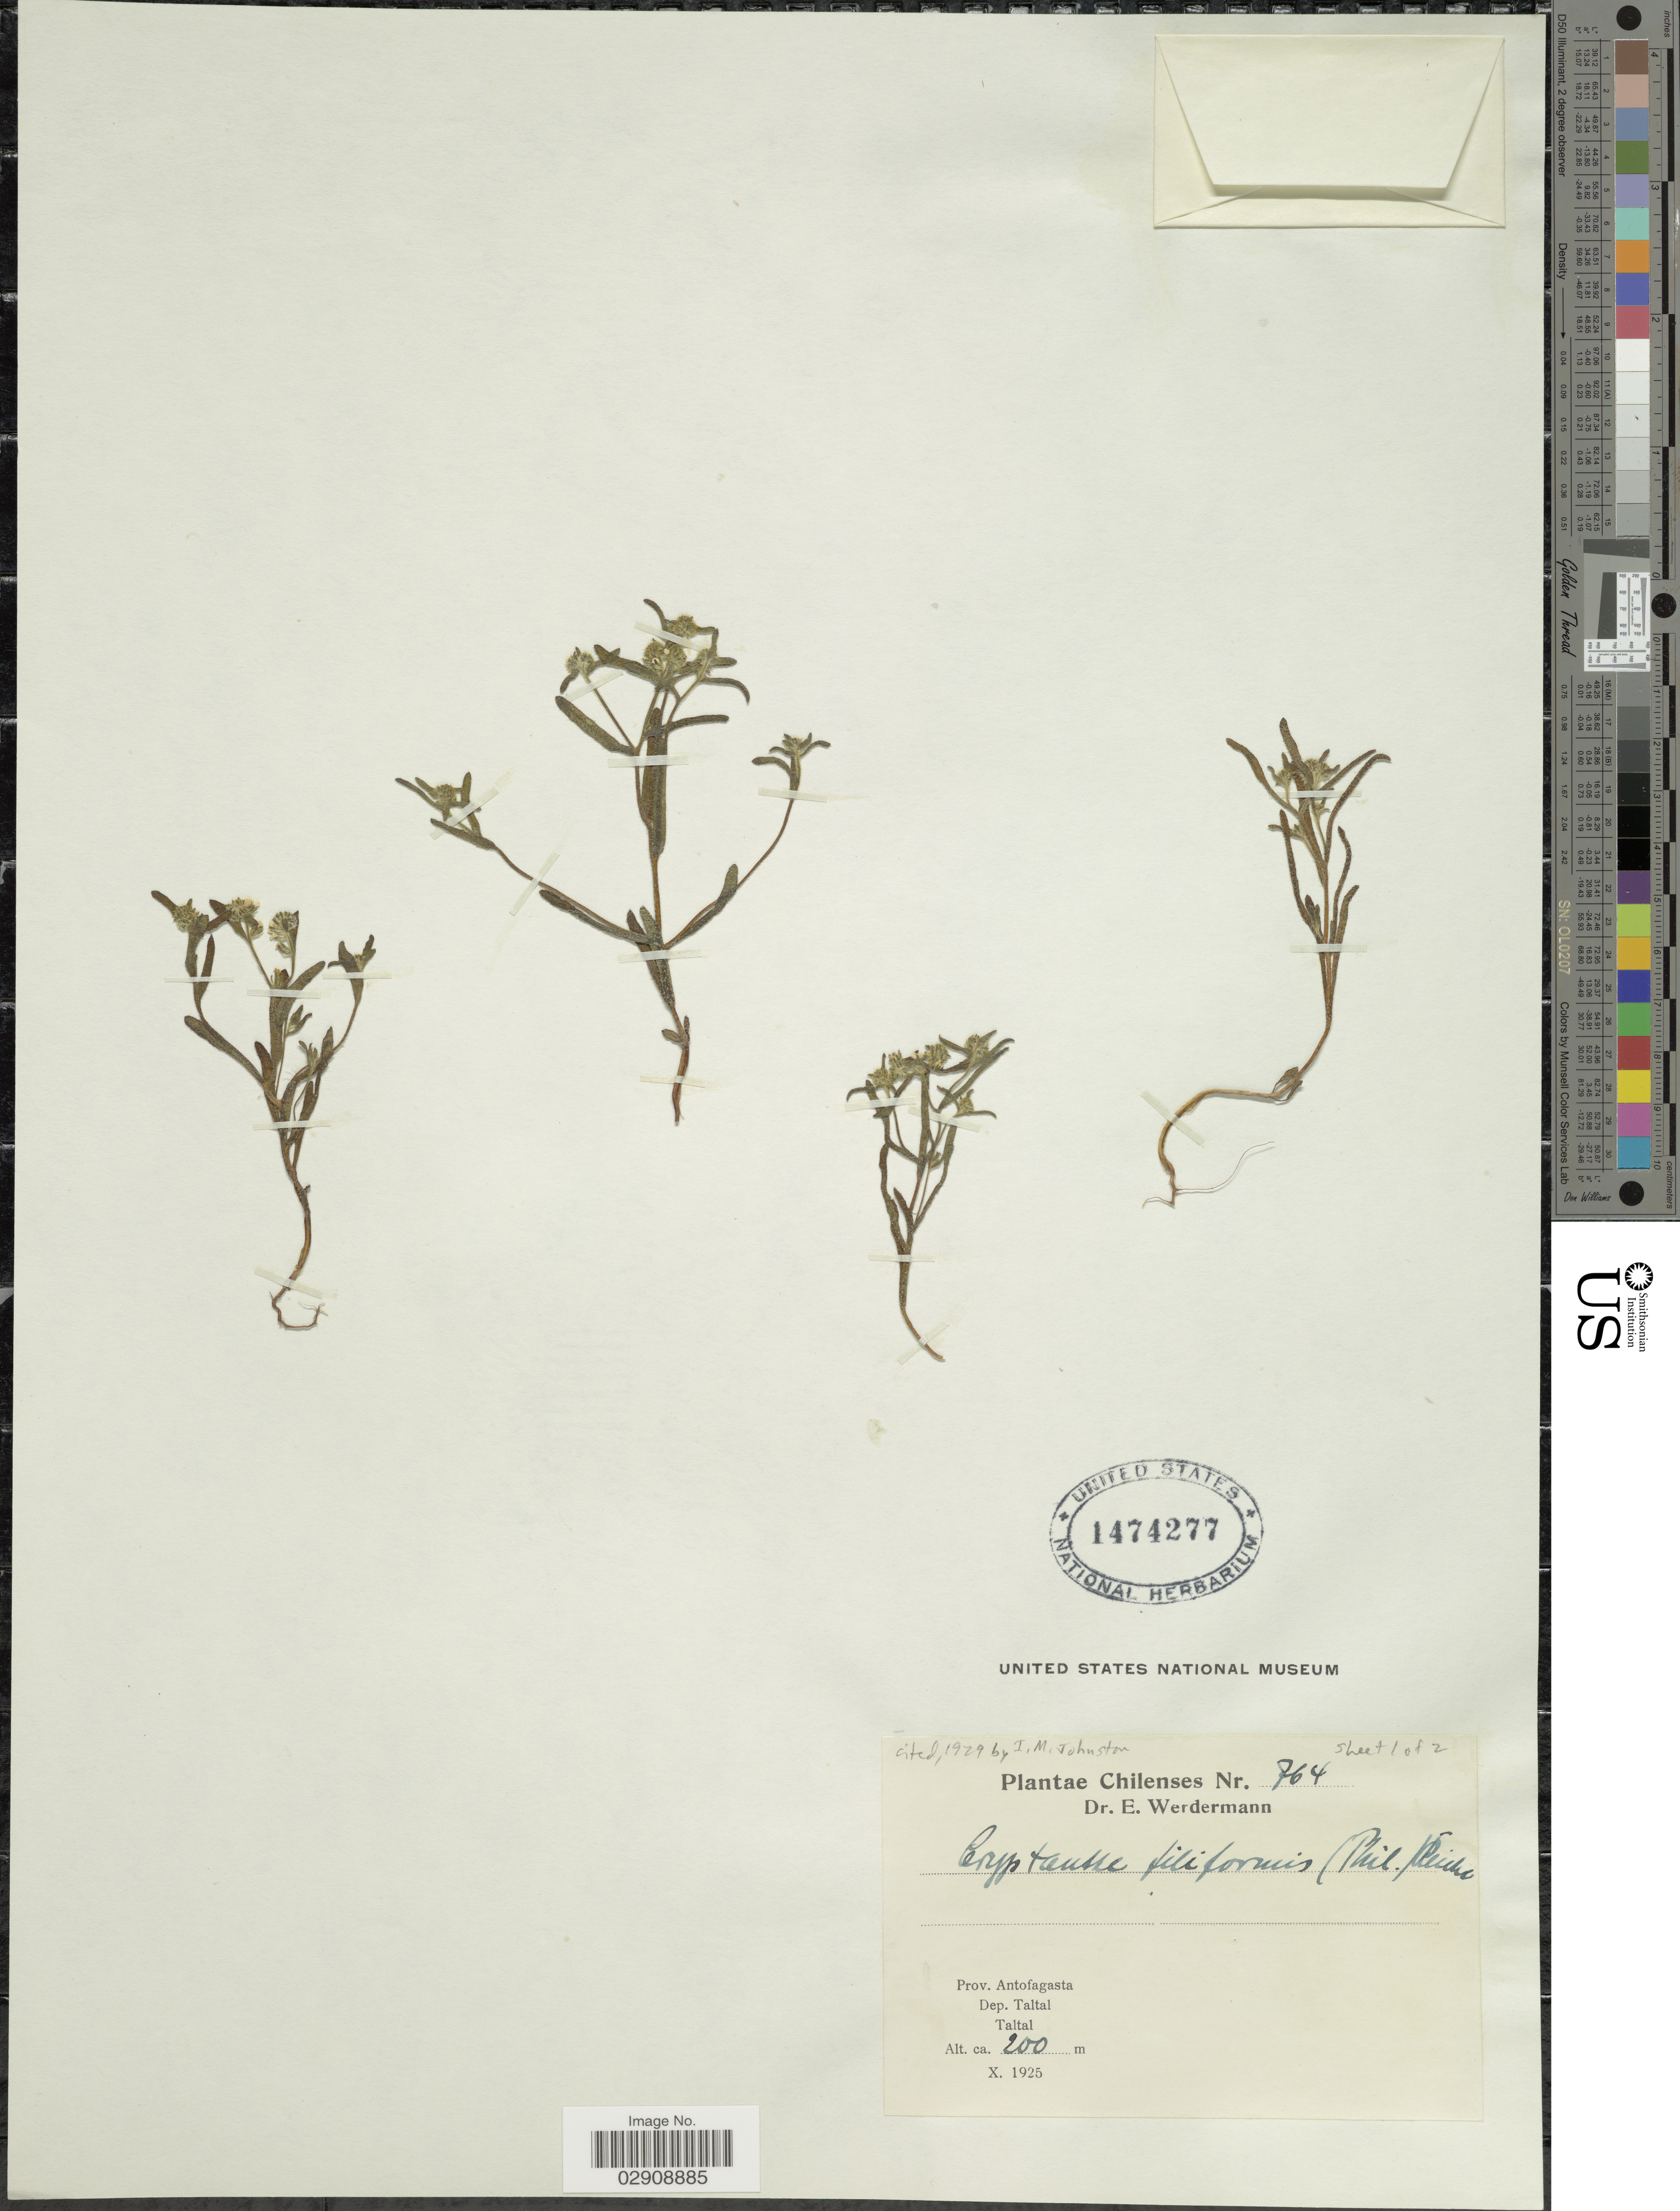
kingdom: Plantae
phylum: Tracheophyta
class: Magnoliopsida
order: Boraginales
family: Boraginaceae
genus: Cryptantha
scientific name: Cryptantha subamplexicaulis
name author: (Phil.) Reiche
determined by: Moroni, Pablo, (SI), Instituto de Botanica Darwinion (ARGENTINA)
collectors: E. Werdermann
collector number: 764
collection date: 1925-10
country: Chile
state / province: Antofagasta (II)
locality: Prov. Antofagasta, Dep. Taltal, Taltal. Chile.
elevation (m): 200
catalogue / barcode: US 1474277